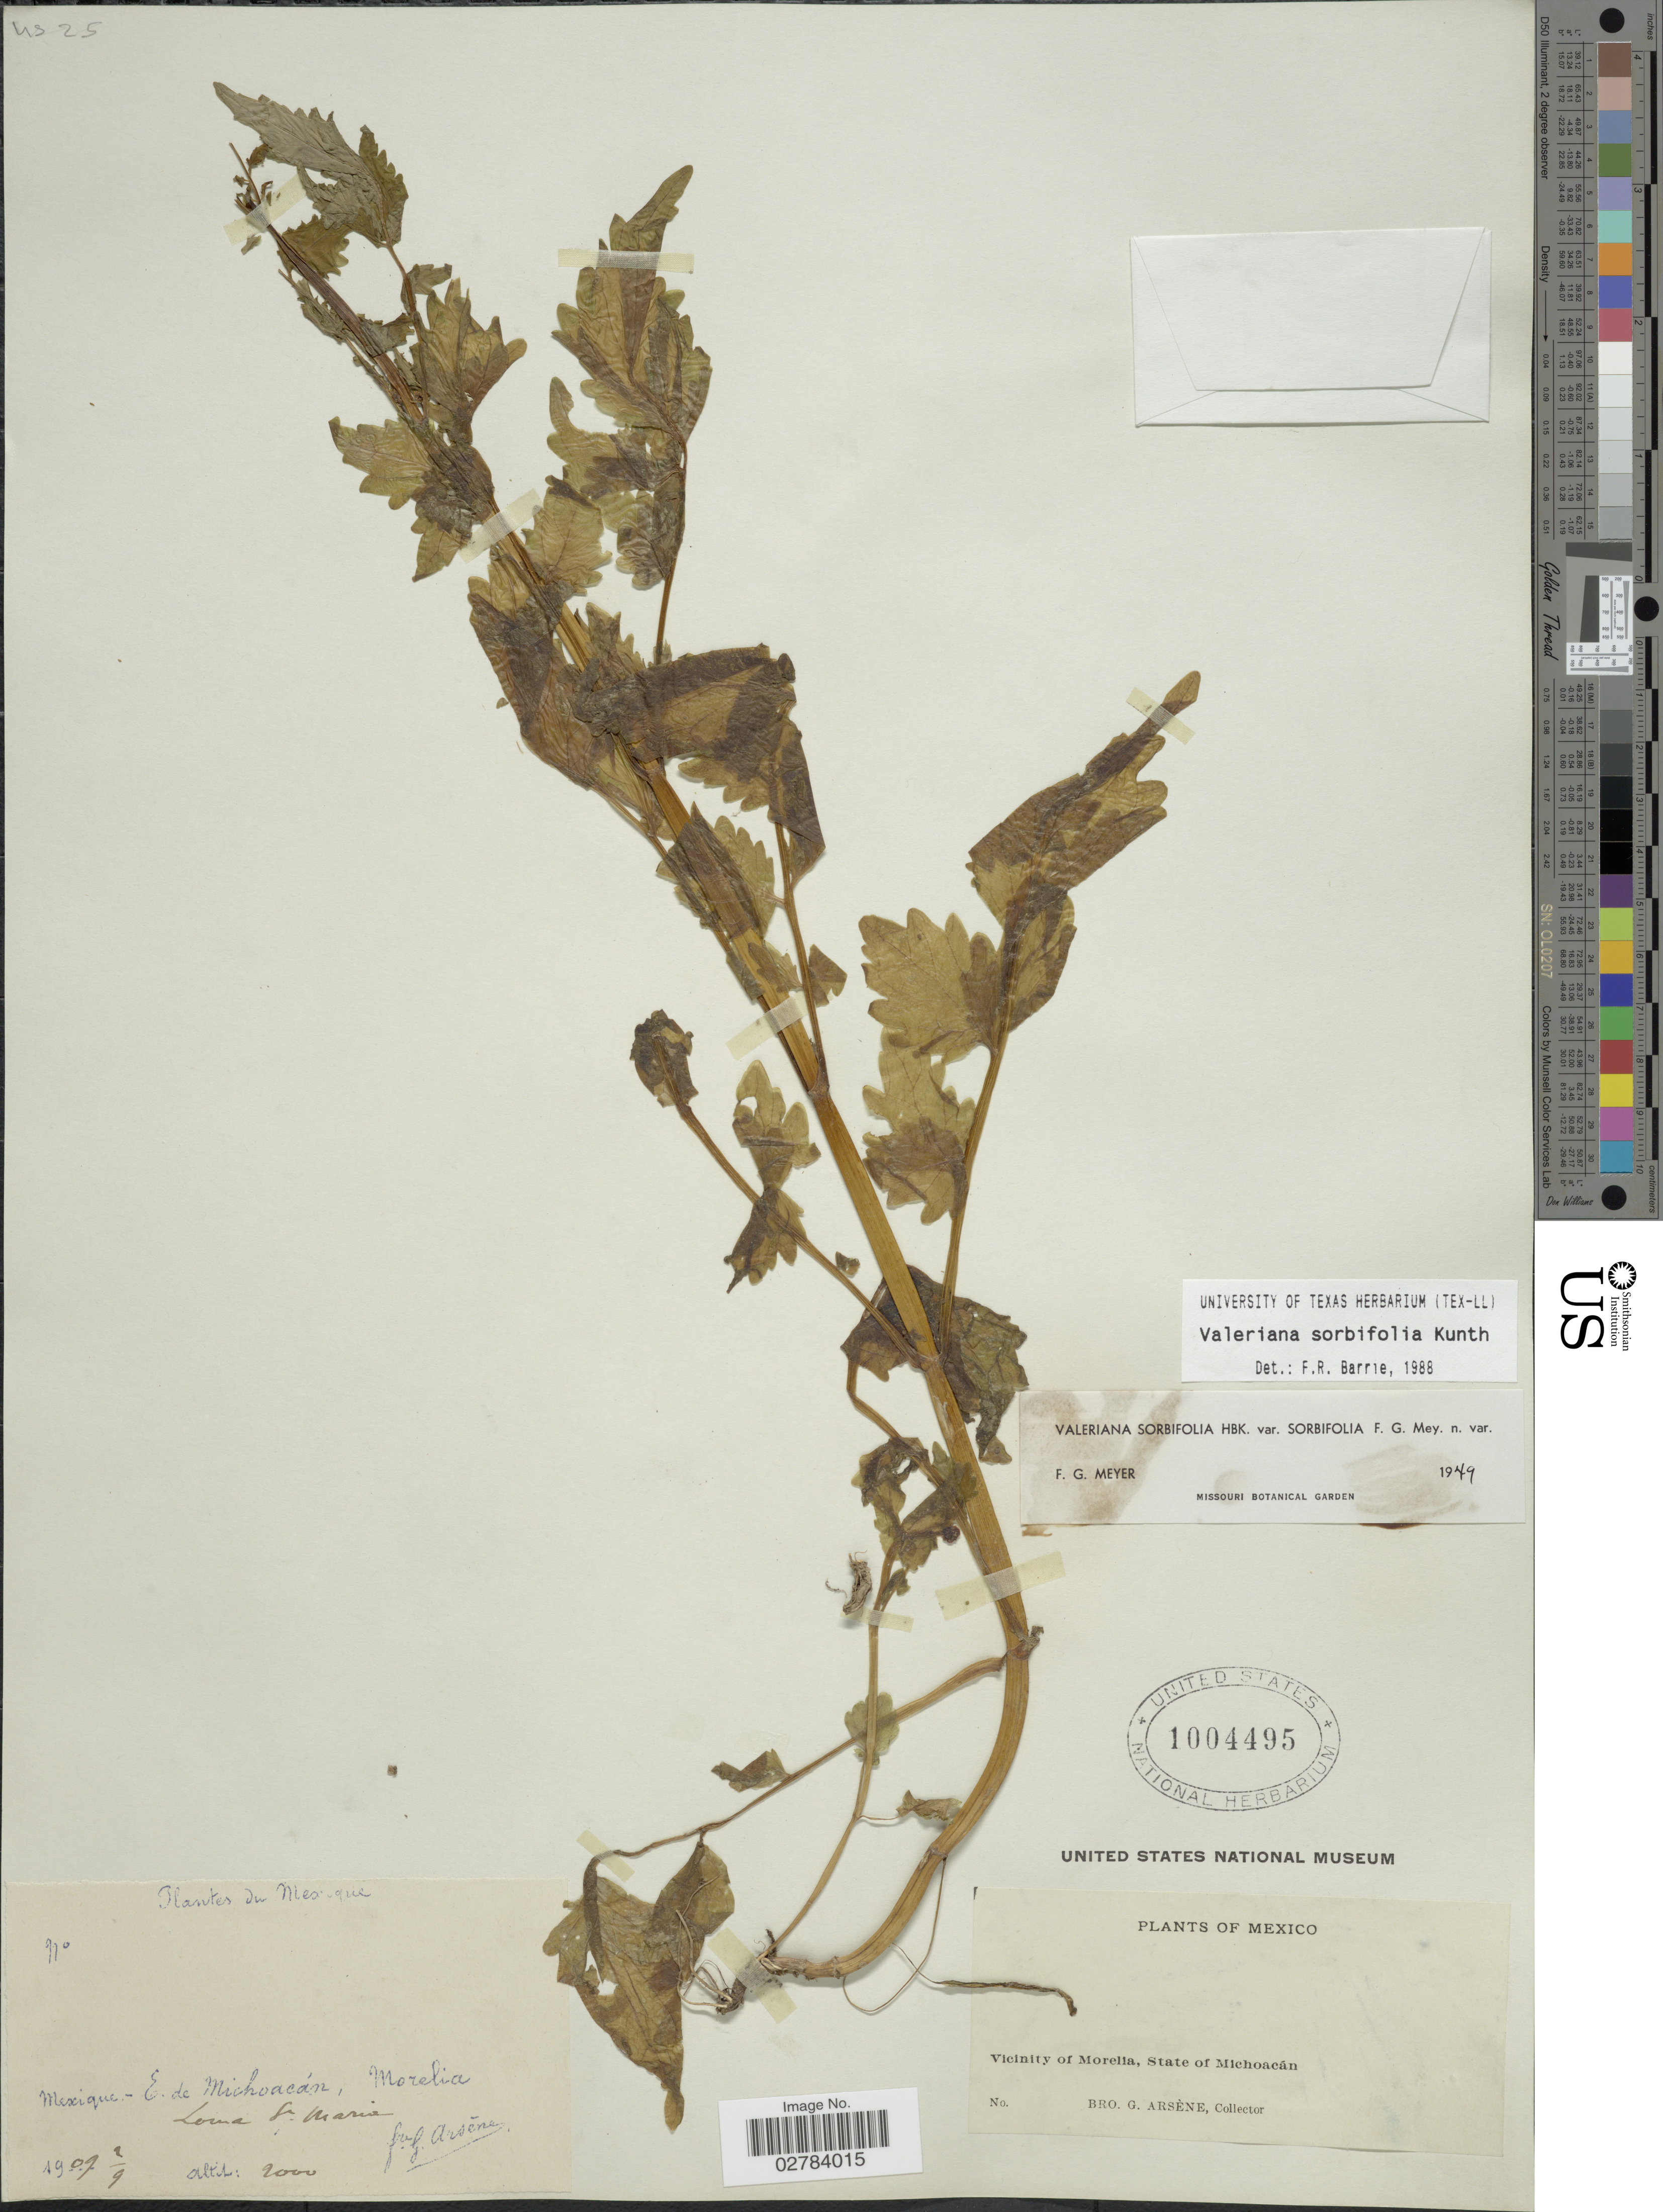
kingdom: Plantae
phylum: Tracheophyta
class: Magnoliopsida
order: Dipsacales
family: Caprifoliaceae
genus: Valeriana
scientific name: Valeriana sorbifolia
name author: Kunth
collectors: Bro. G. Arsène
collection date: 1909-09-02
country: Mexico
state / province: Michoacán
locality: E. de Michoacán, Morelia, Loma St. Maria.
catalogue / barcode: US 1004495